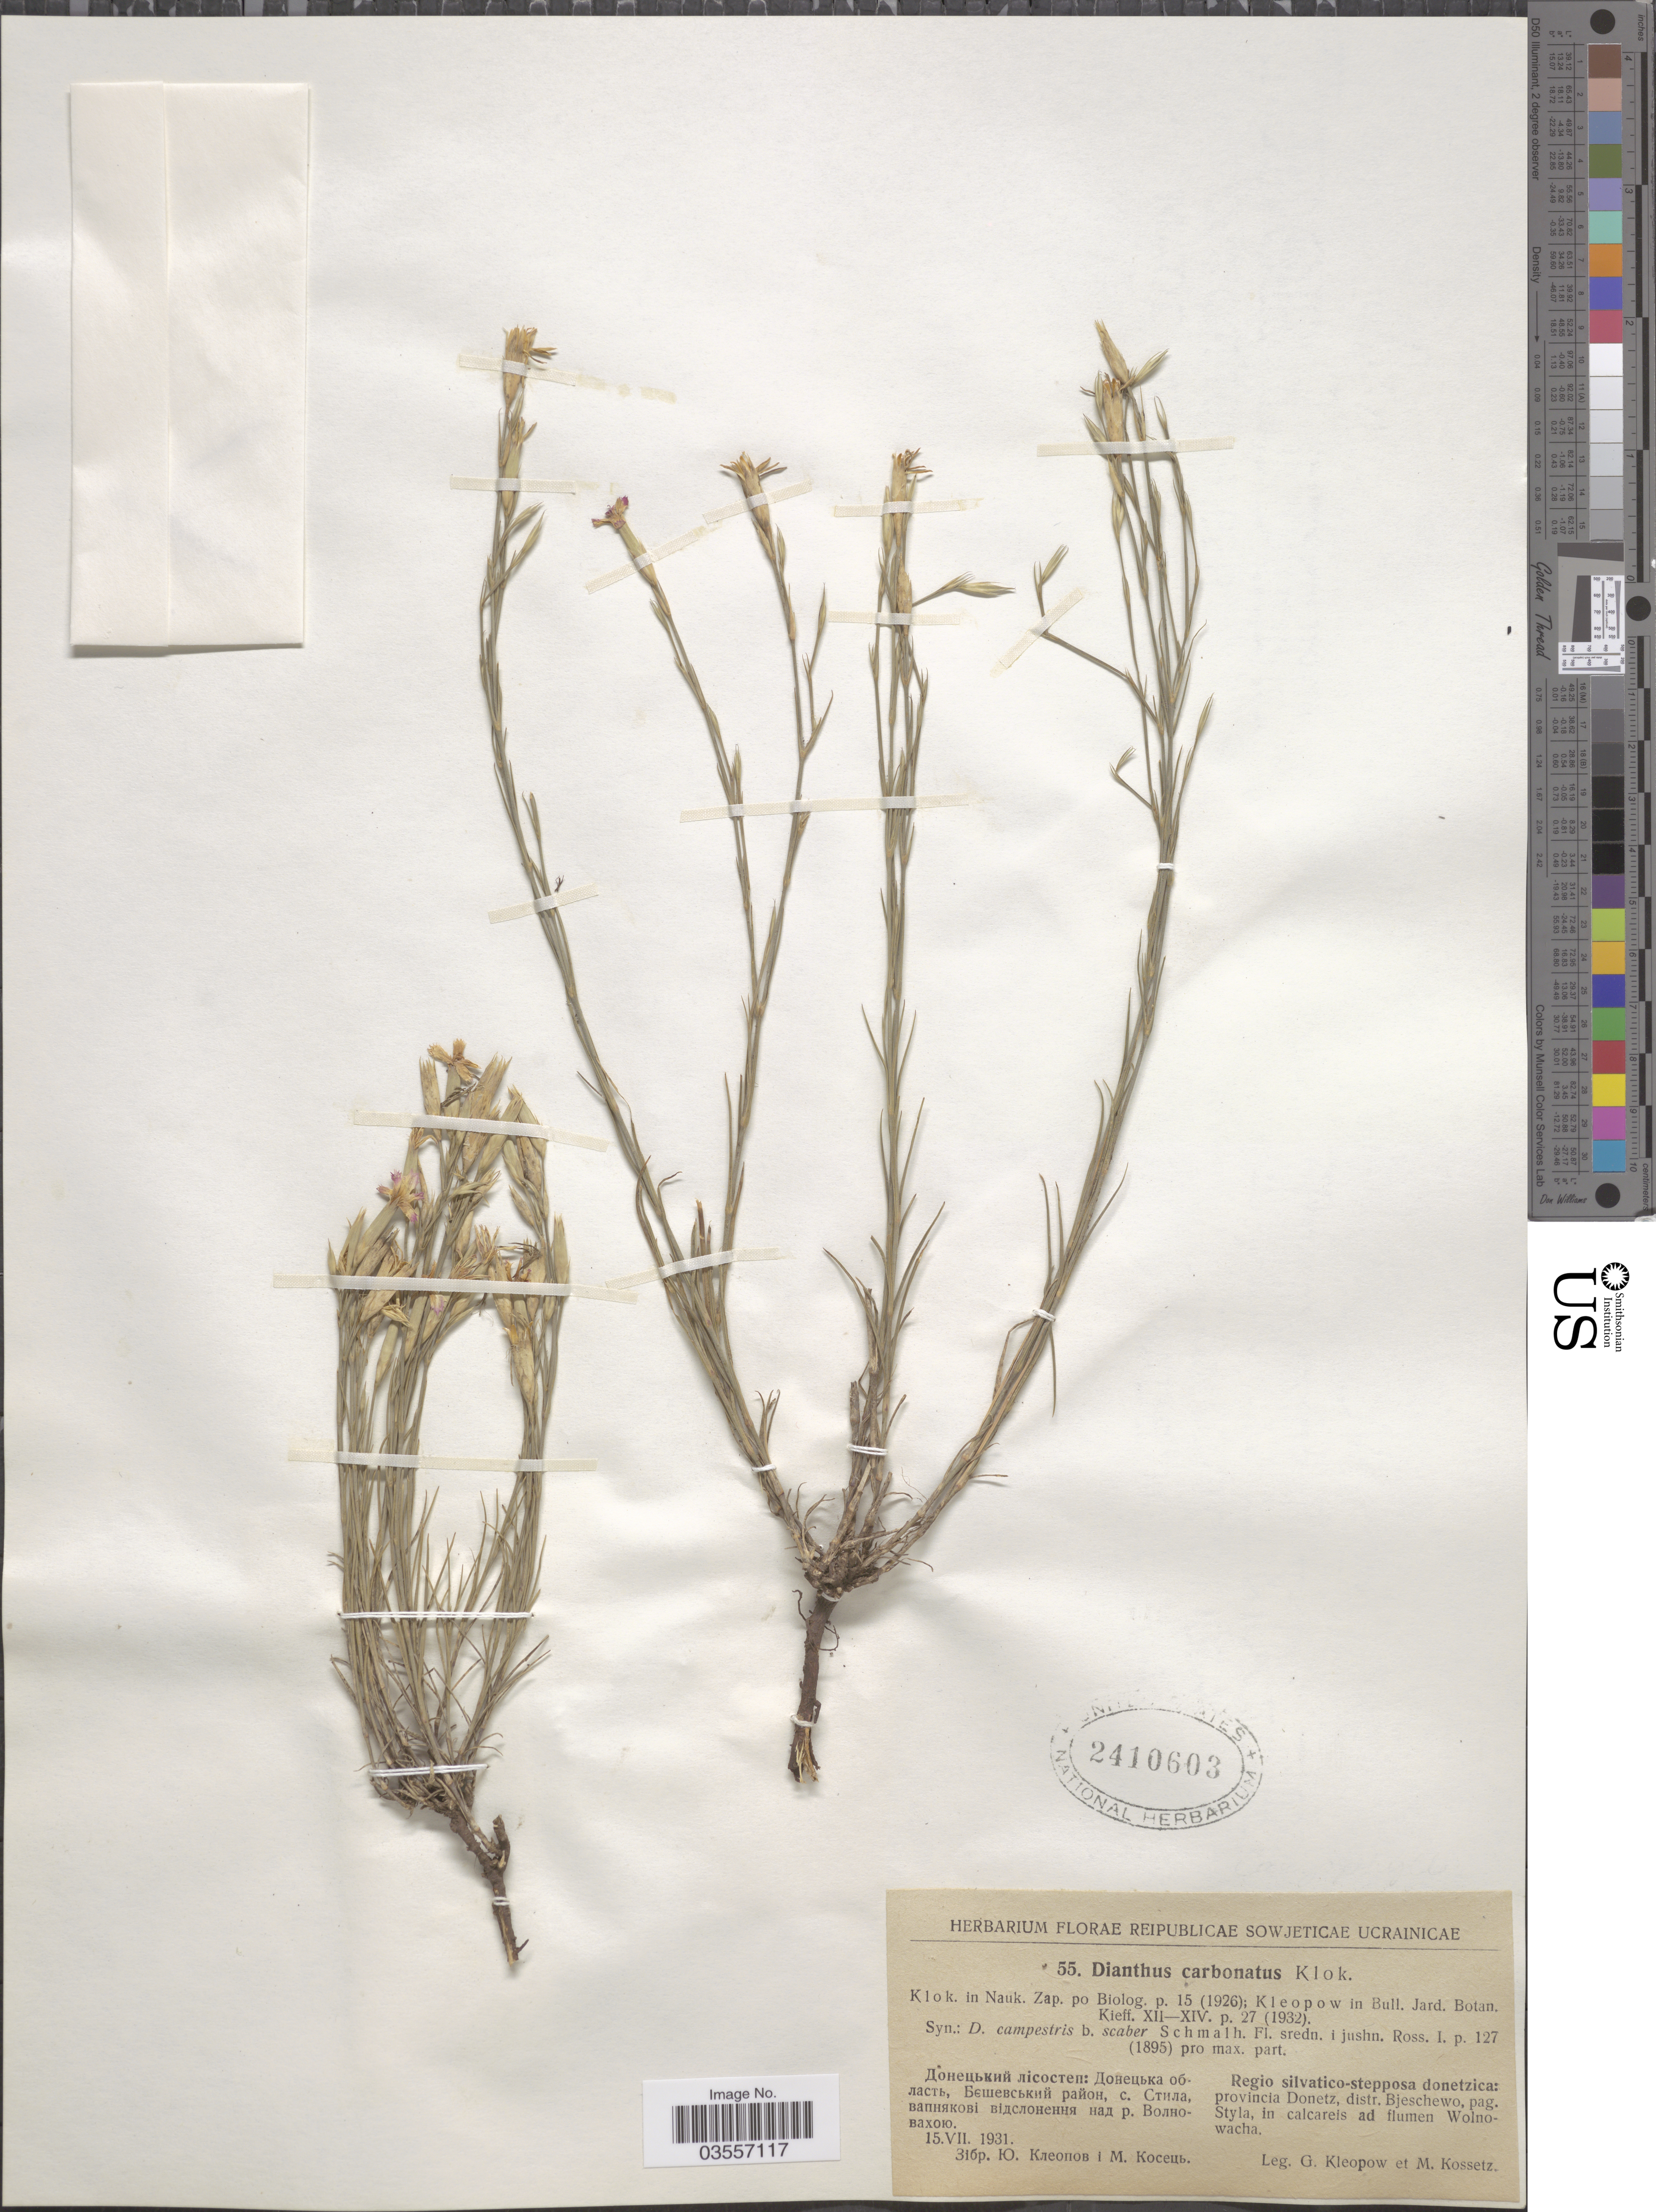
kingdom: Plantae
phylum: Tracheophyta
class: Magnoliopsida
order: Caryophyllales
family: Caryophyllaceae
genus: Dianthus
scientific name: Dianthus carbonatus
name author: Klokov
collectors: G. Kleopow & M. Kossetz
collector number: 55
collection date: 1931-07-15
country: Ukraine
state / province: Donets'k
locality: Regio silvatico-stepposa donetzica: provincia Donetz, distr. Bjeschewo, pag. Styla, in calcareis ad flumen Wolnowacha.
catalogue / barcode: US 2410603